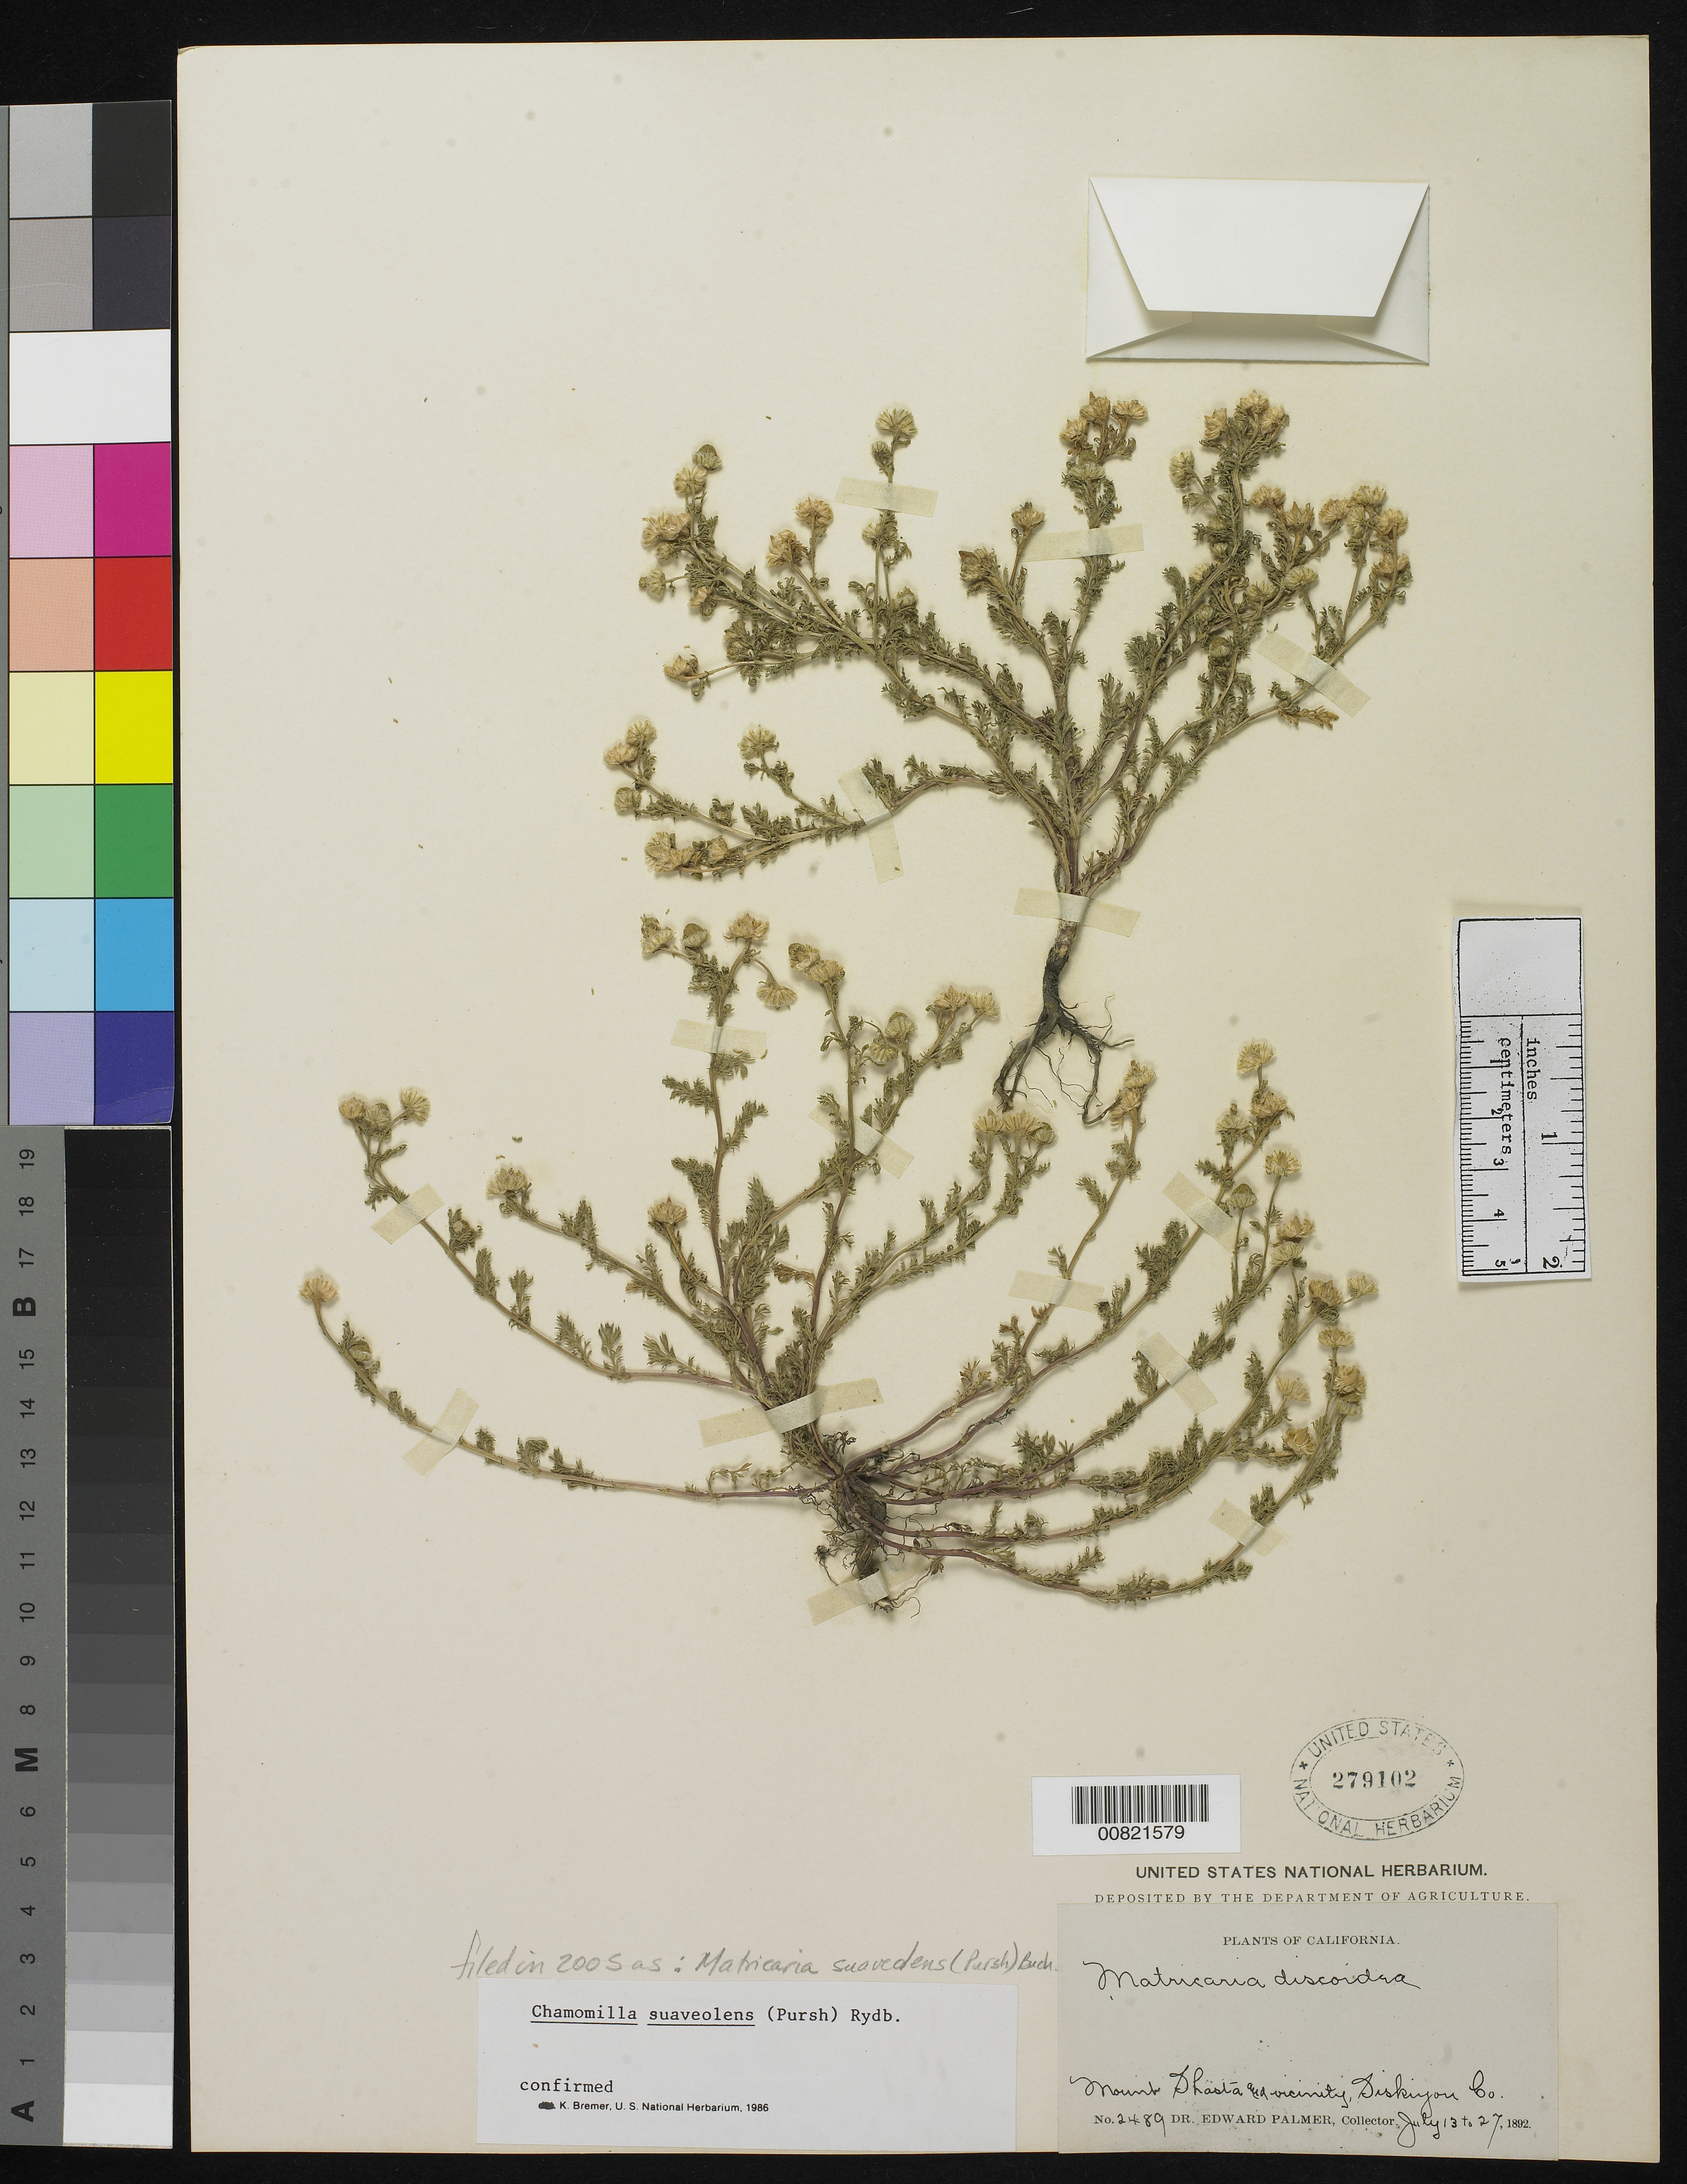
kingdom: Plantae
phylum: Tracheophyta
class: Magnoliopsida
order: Asterales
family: Asteraceae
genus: Matricaria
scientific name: Matricaria matricarioides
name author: (Less.) Porter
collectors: E. Palmer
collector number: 2489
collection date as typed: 13 Jul 1892 to 27 Jul 1892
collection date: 1892-07-13/1892-07-27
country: United States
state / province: California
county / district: Siskiyou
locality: Mount Shasta and vicinity, Siskiyou County, California.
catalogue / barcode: US 279102